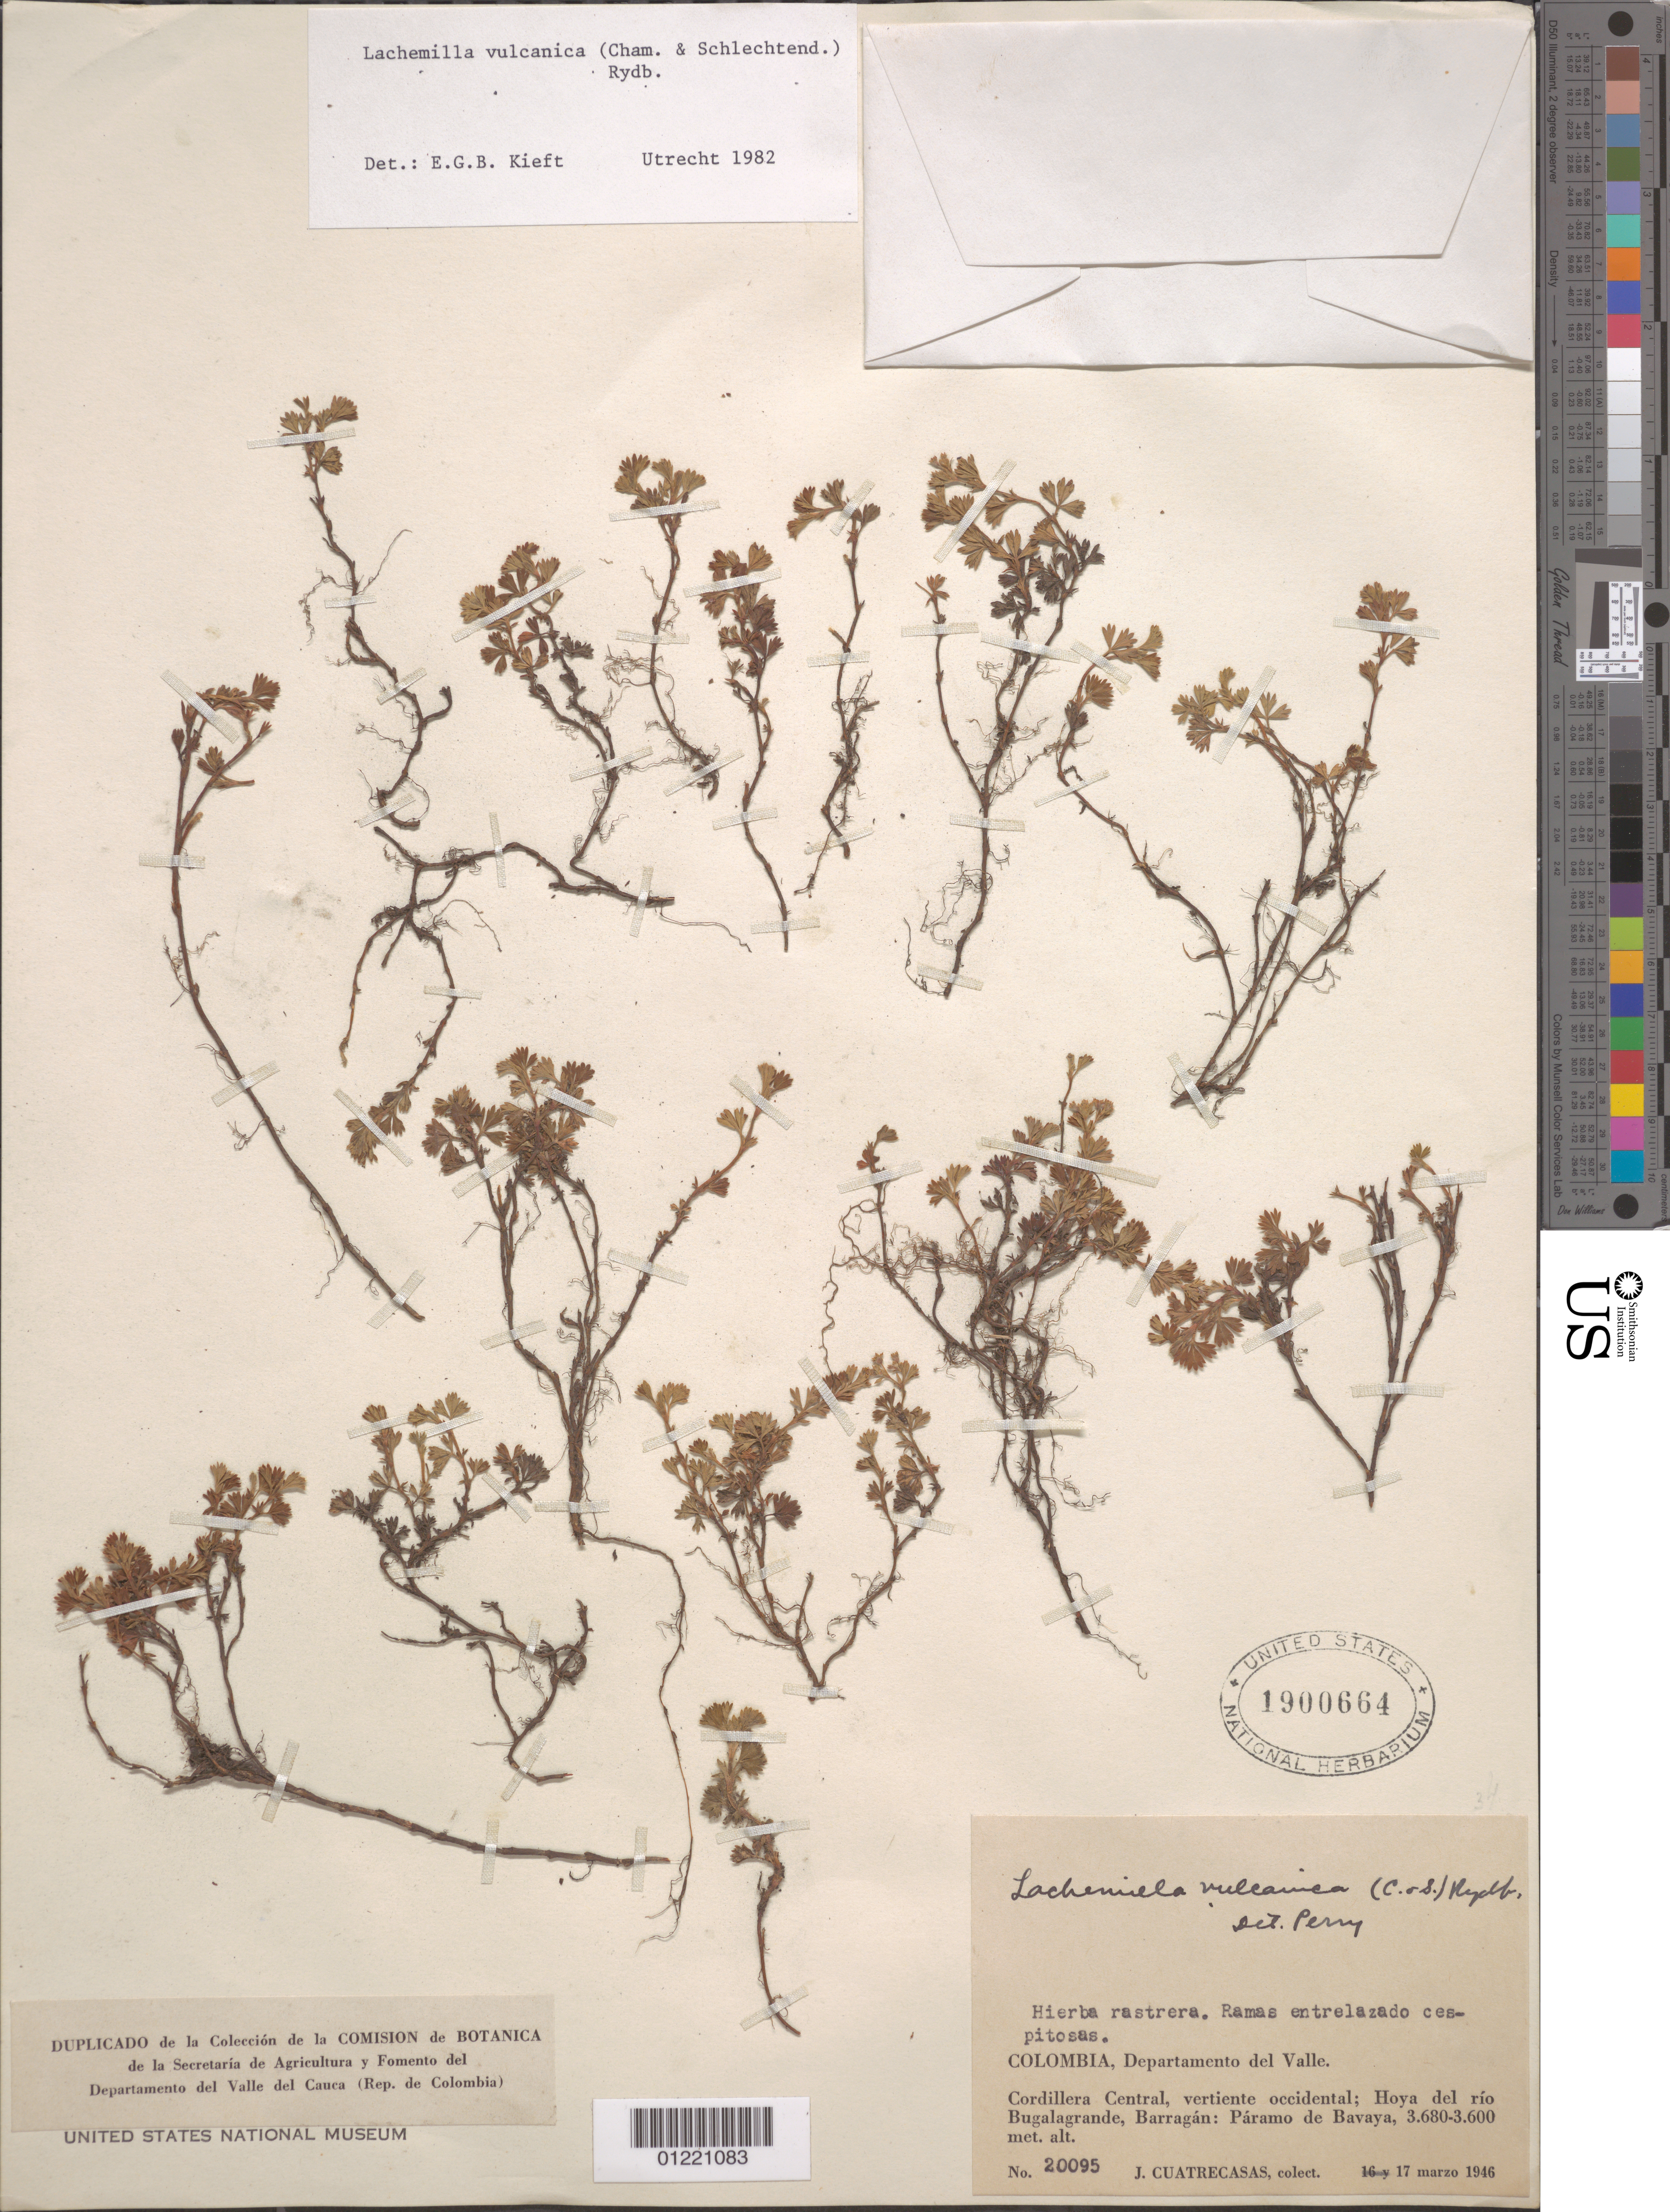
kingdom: Plantae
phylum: Tracheophyta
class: Magnoliopsida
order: Rosales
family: Rosaceae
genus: Lachemilla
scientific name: Lachemilla vulcanica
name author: (Cham. & Schltdl.) Rydb.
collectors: J. Cuatrecasas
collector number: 20095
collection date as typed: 17 Mar 1946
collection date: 1946-03-17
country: Colombia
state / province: Valle del Cauca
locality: Cordillera Central; Vertiente Occidental; Hoya del Río Bugalagrande, Barragán: Páramo de Bavaya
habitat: paramo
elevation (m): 3600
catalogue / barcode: US 1900664